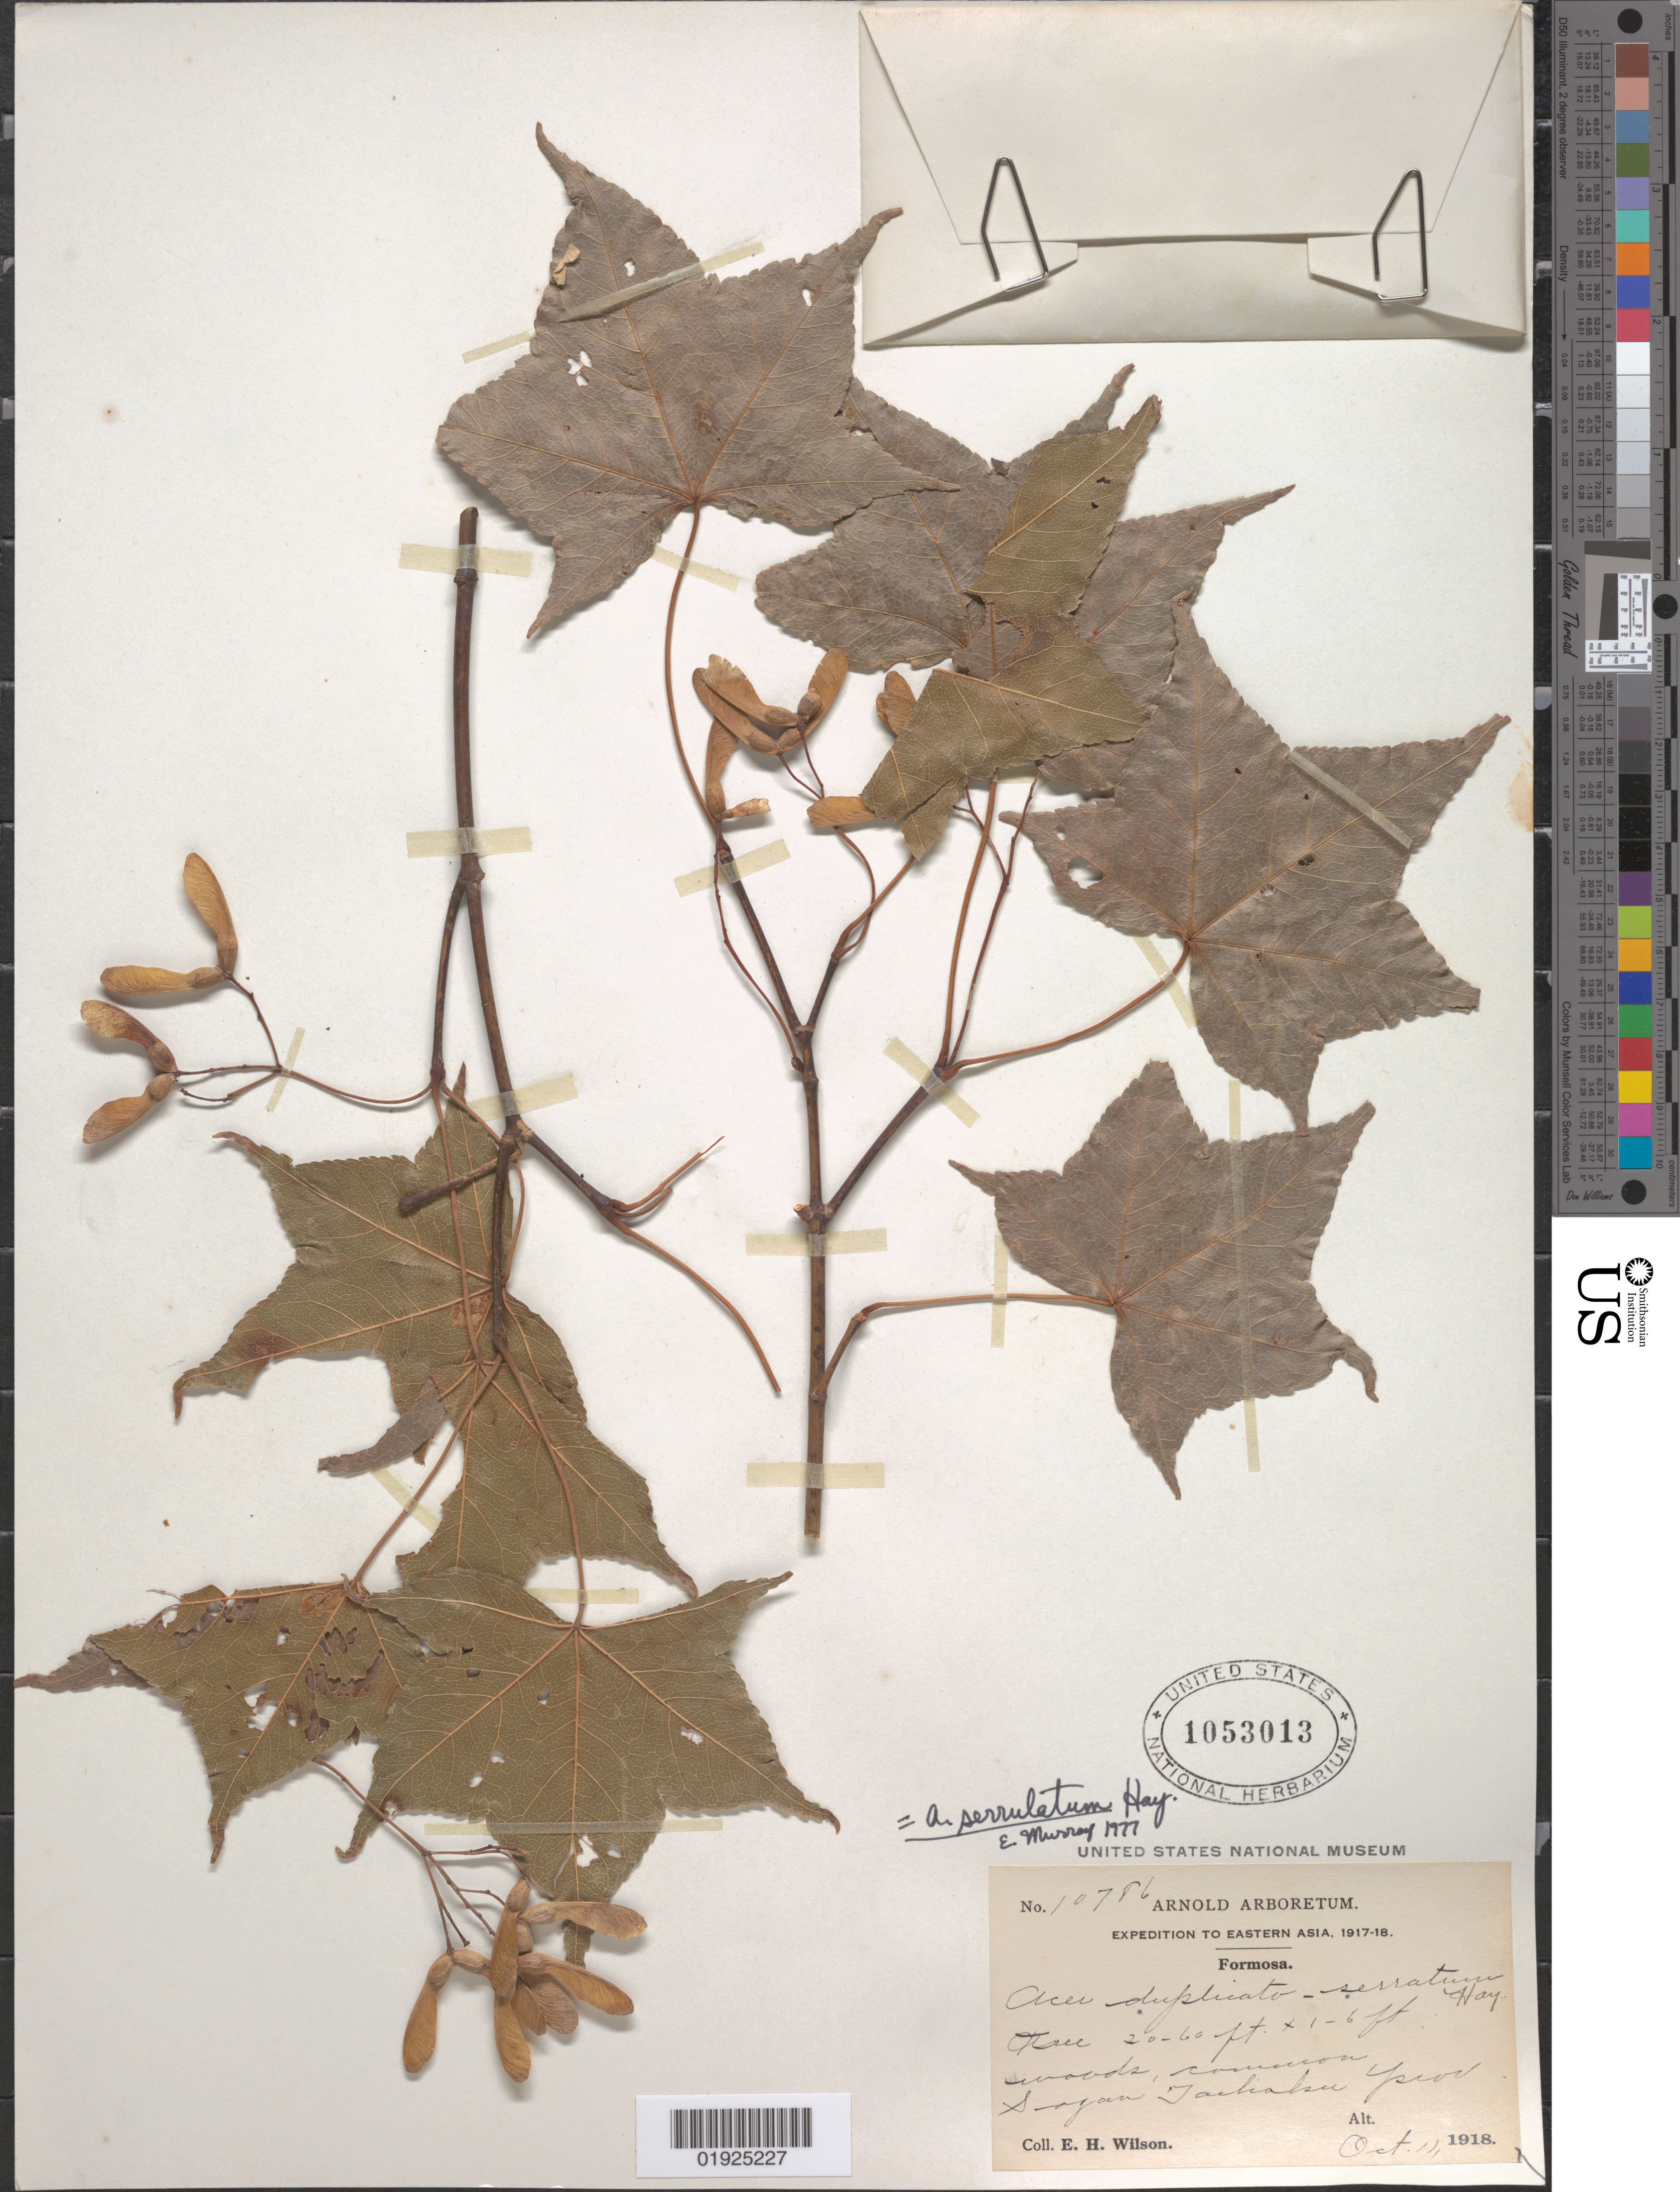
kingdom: Plantae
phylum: Tracheophyta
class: Magnoliopsida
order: Sapindales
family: Sapindaceae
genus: Acer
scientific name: Acer serrulatum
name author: Hayata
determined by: Murray, Edward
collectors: E. H. Wilson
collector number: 10786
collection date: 1918-10-11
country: Taiwan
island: Taiwan I.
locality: Formosa [Taiwan]; prov. Taihoku, Sogan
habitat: Woods, common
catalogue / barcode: US 1053013